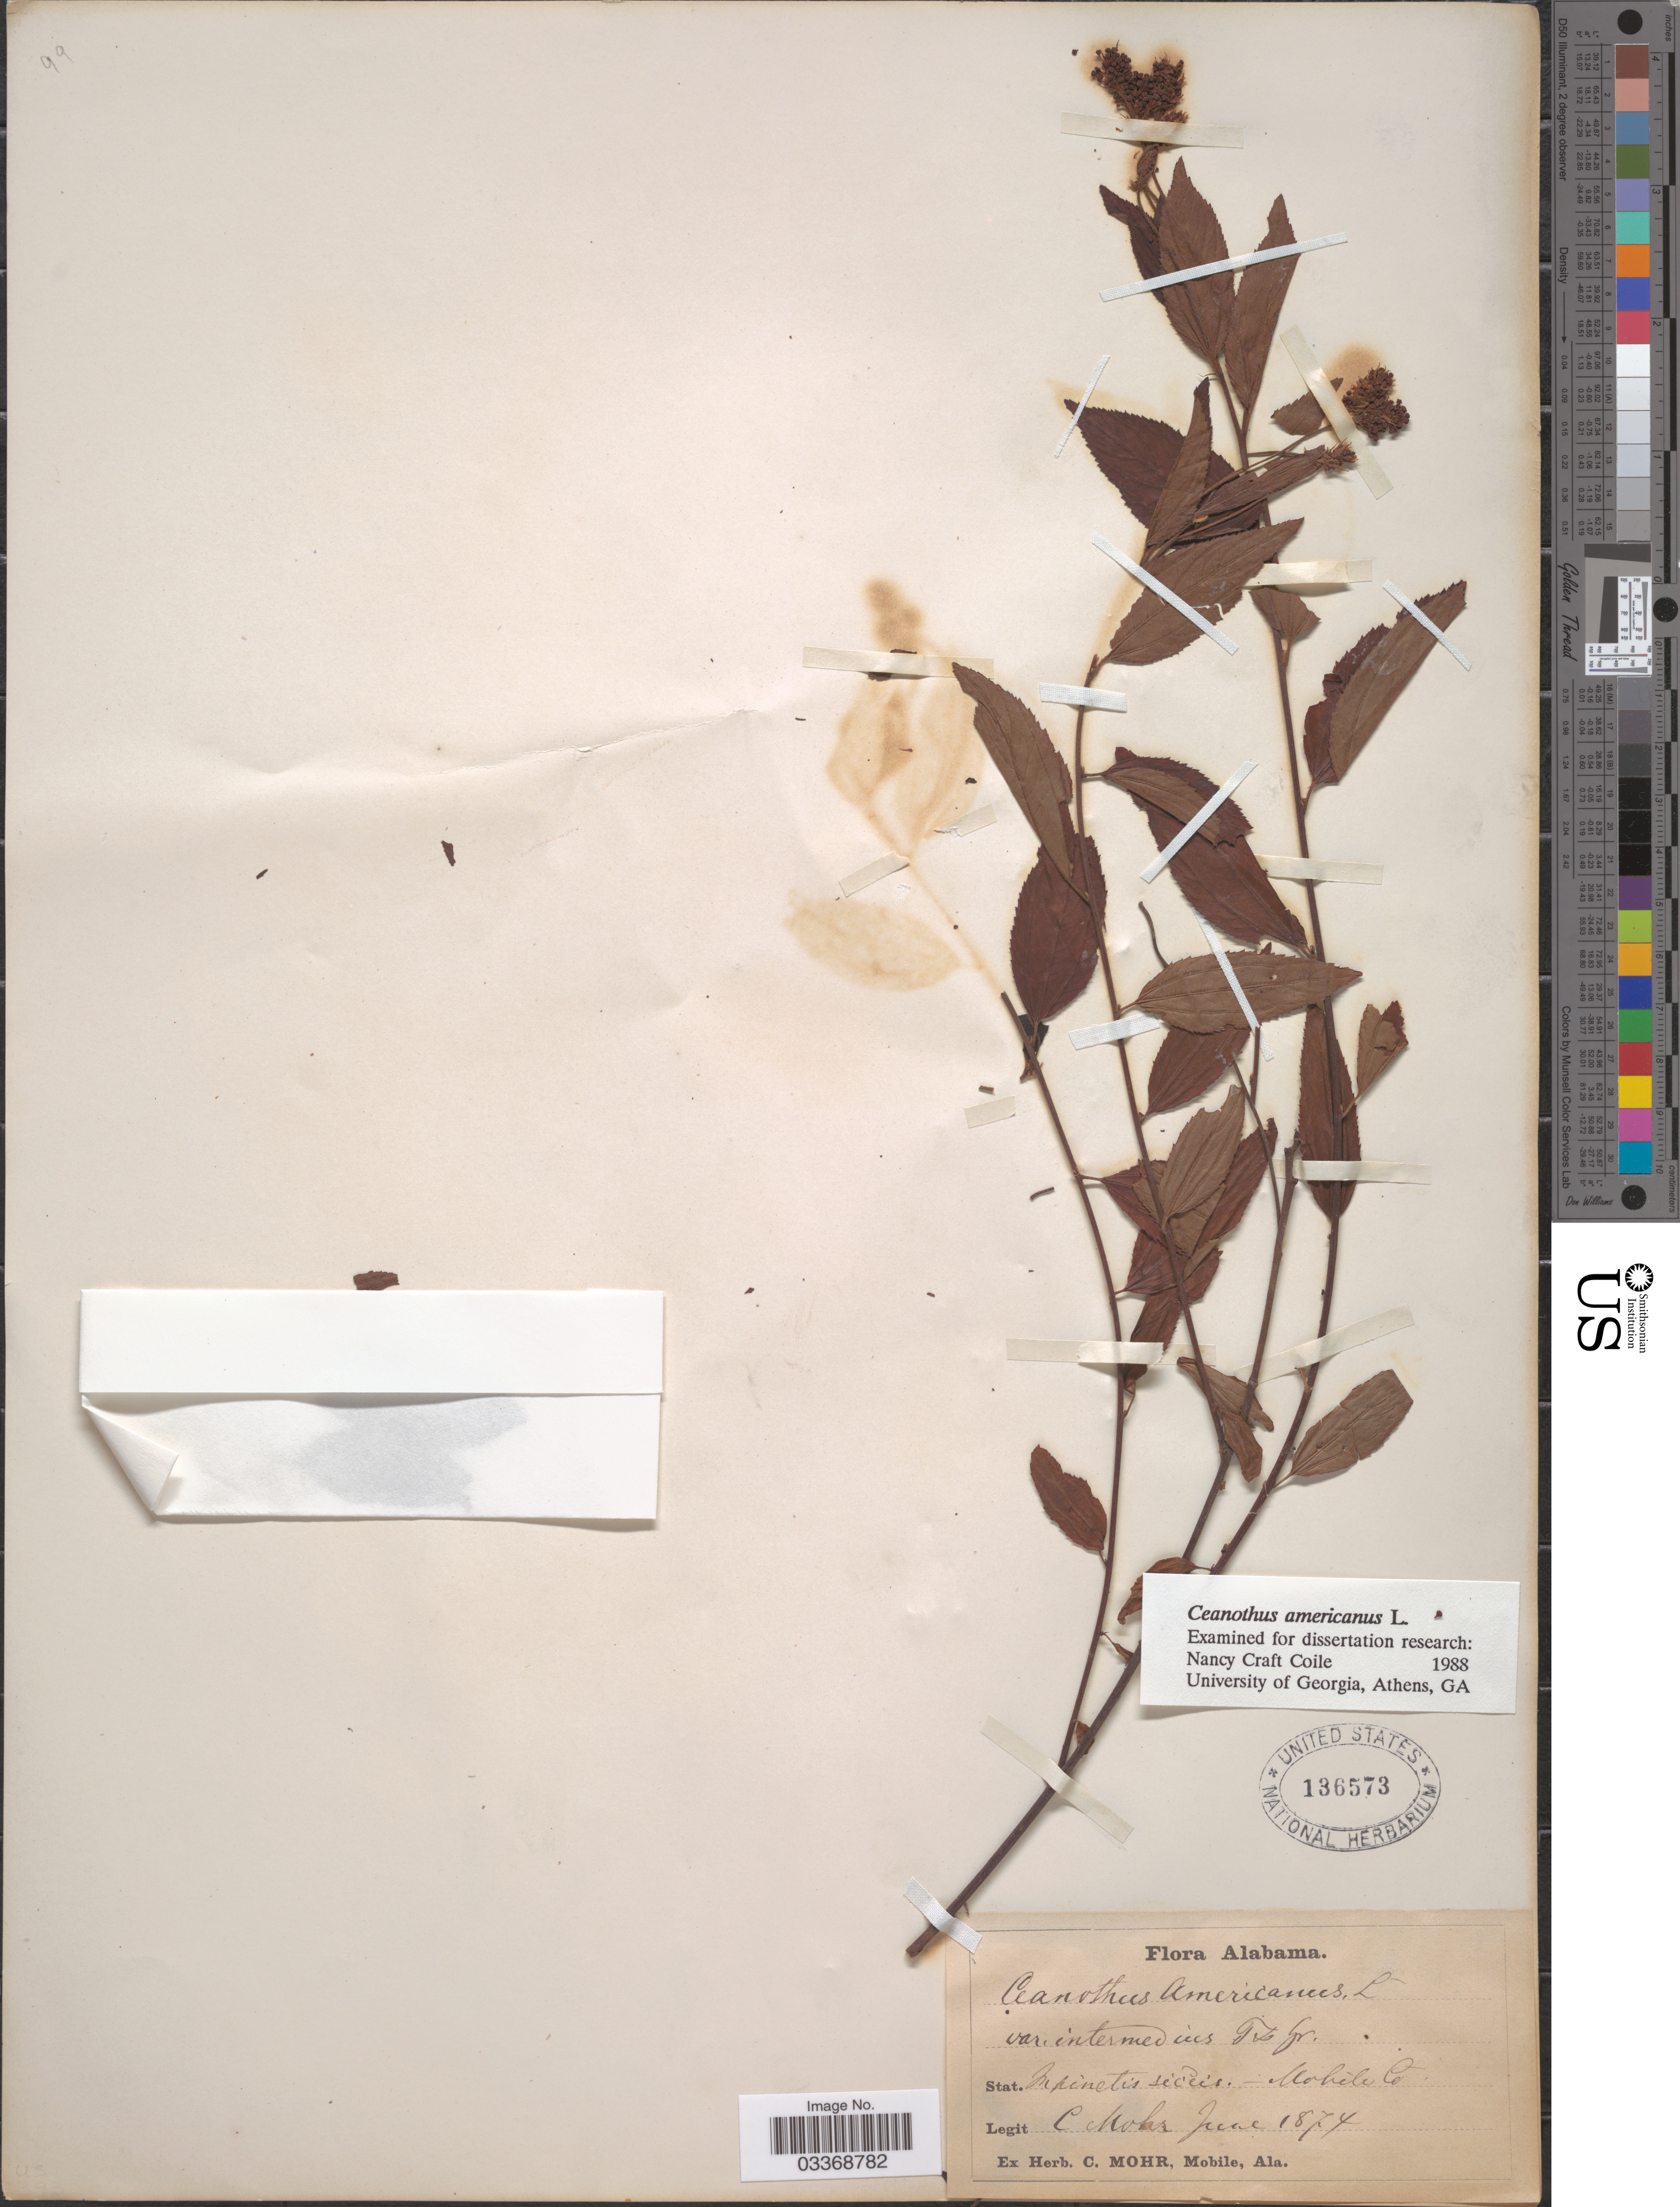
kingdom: Plantae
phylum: Tracheophyta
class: Magnoliopsida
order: Rosales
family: Rhamnaceae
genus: Ceanothus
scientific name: Ceanothus americanus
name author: L.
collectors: C. Mohr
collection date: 1874-06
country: United States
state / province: Alabama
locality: Mobile Co.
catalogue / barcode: US 136573